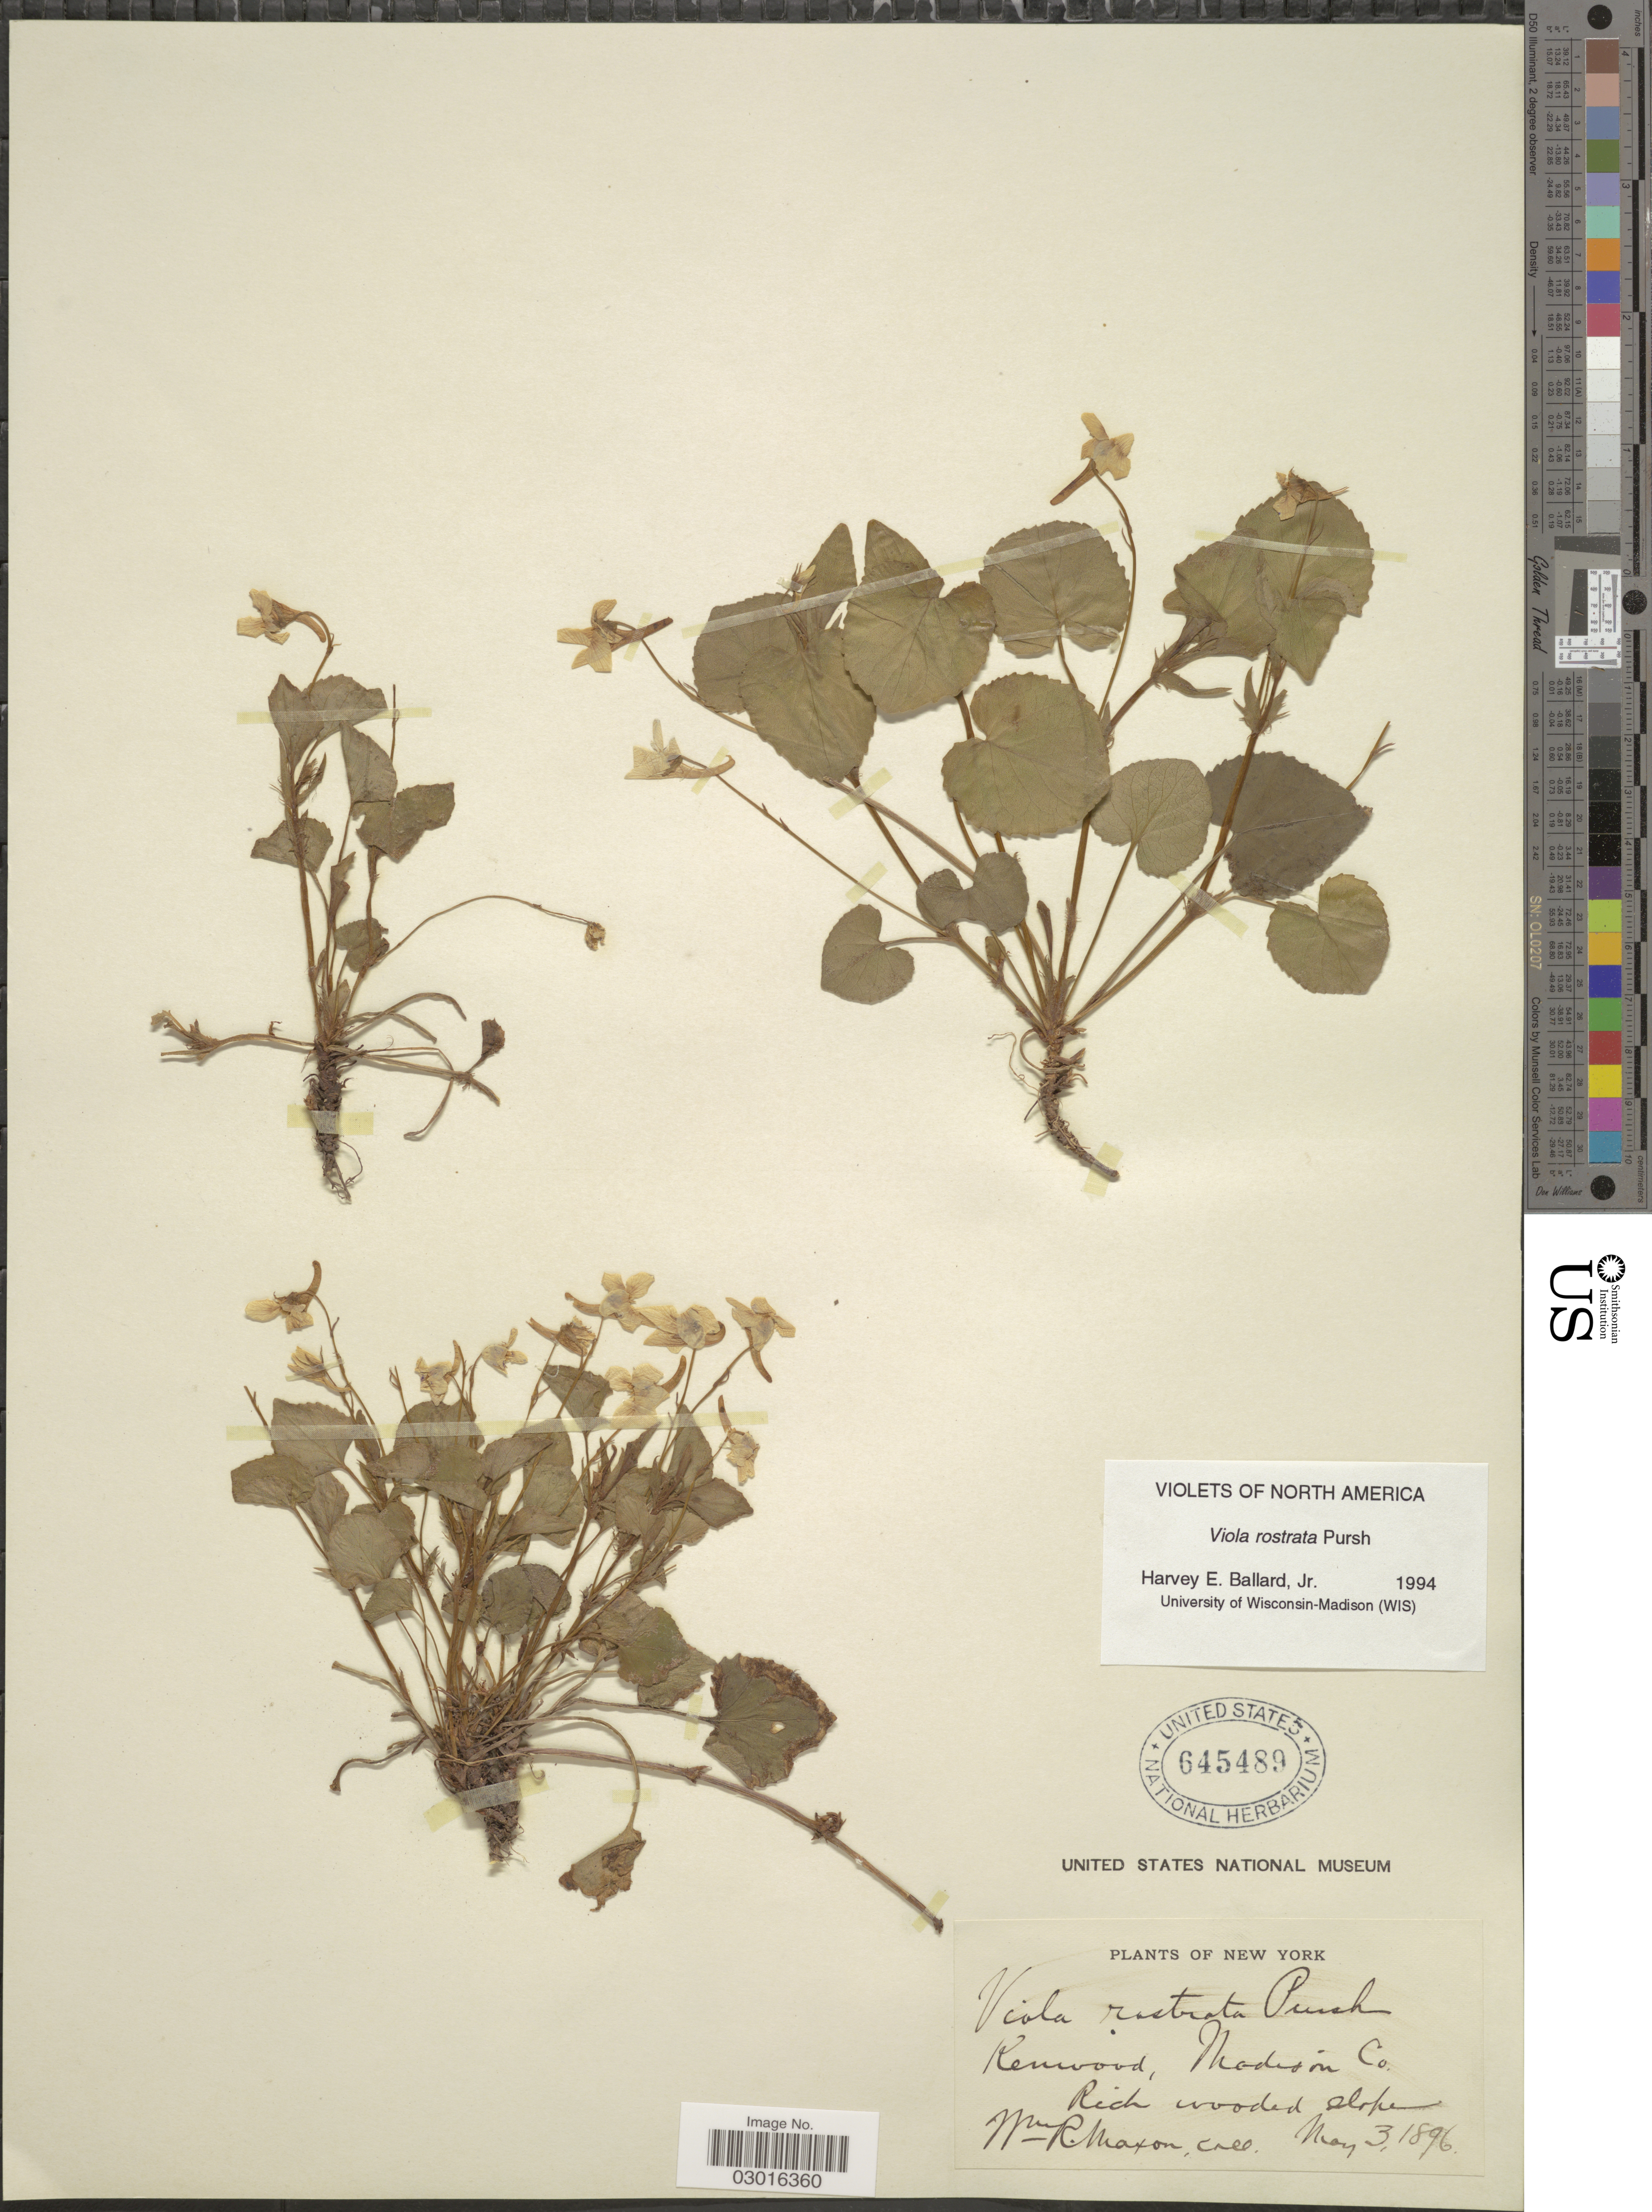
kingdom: Plantae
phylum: Tracheophyta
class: Magnoliopsida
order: Malpighiales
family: Violaceae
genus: Viola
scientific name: Viola rostrata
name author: Pursh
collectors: W. R. Maxon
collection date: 1896-05-03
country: United States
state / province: New York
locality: Kenwood, Madison Co.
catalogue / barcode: US 645489